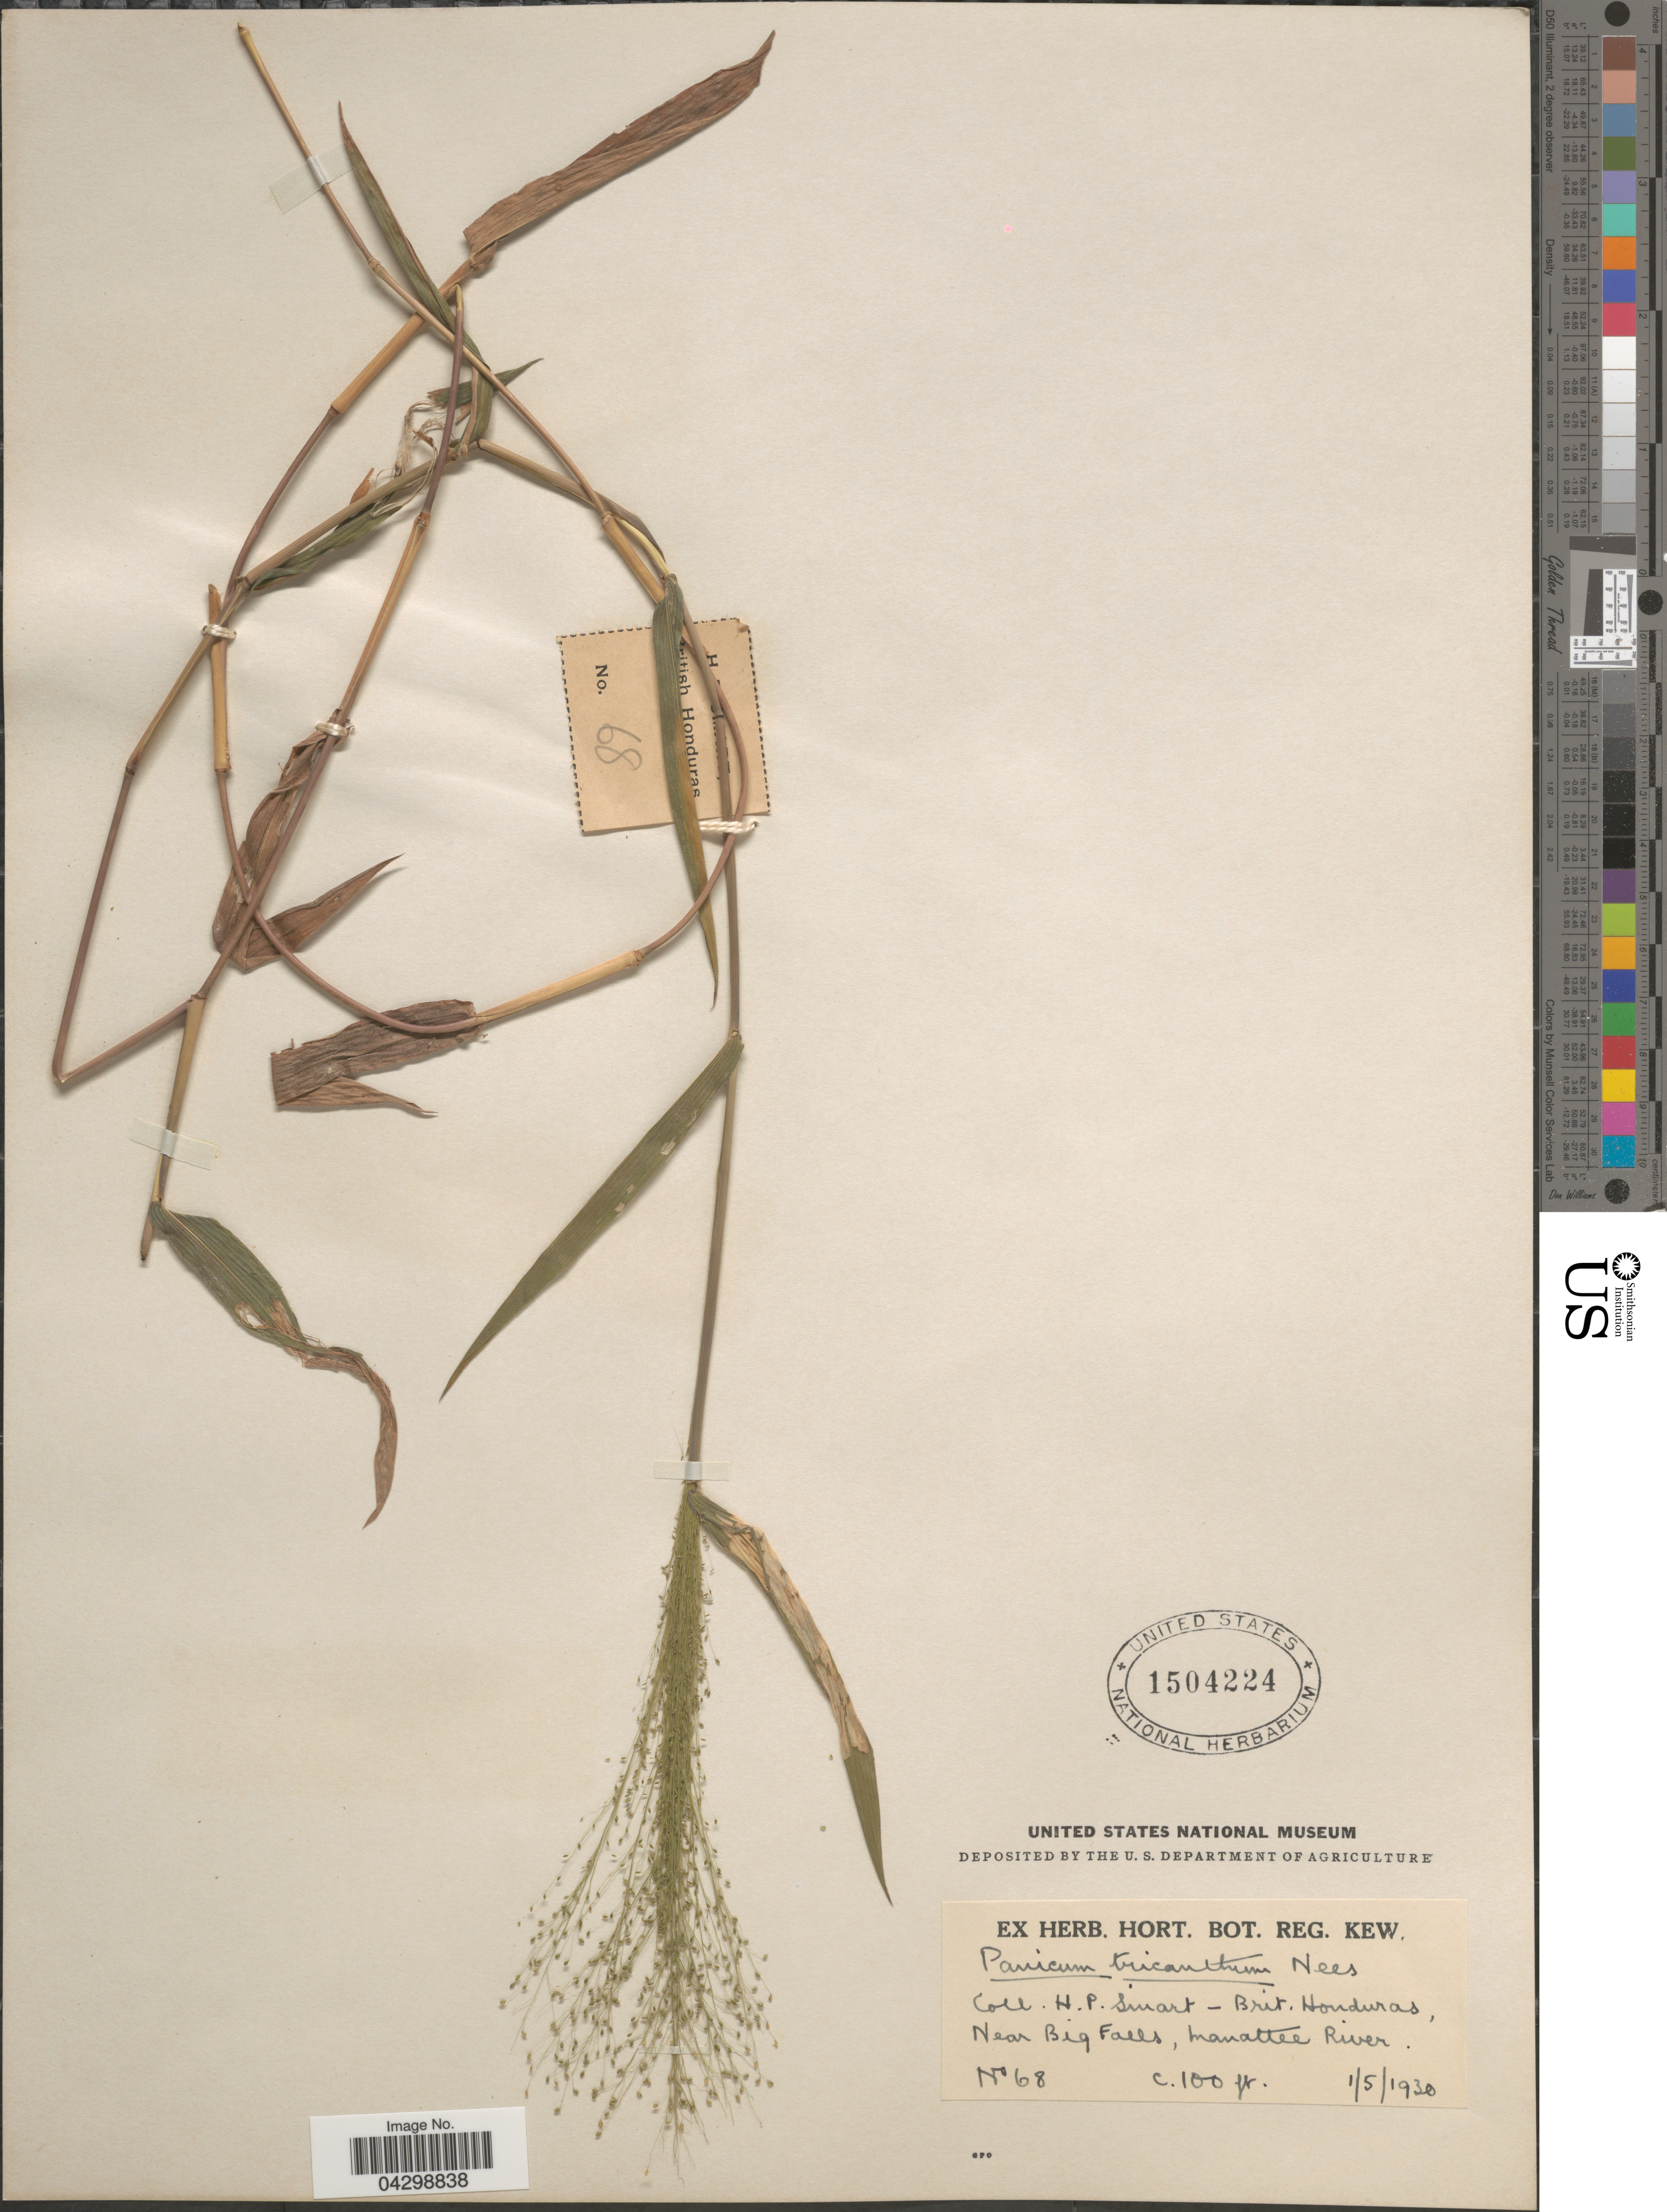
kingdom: Plantae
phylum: Tracheophyta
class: Liliopsida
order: Poales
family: Poaceae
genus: Panicum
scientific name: Panicum trichanthum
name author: Nees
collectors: H. Smart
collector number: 68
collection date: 1930-05-01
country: Belize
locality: Brit. Honduras, Near Big Falls, Manatee River.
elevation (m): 30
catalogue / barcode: US 1504224